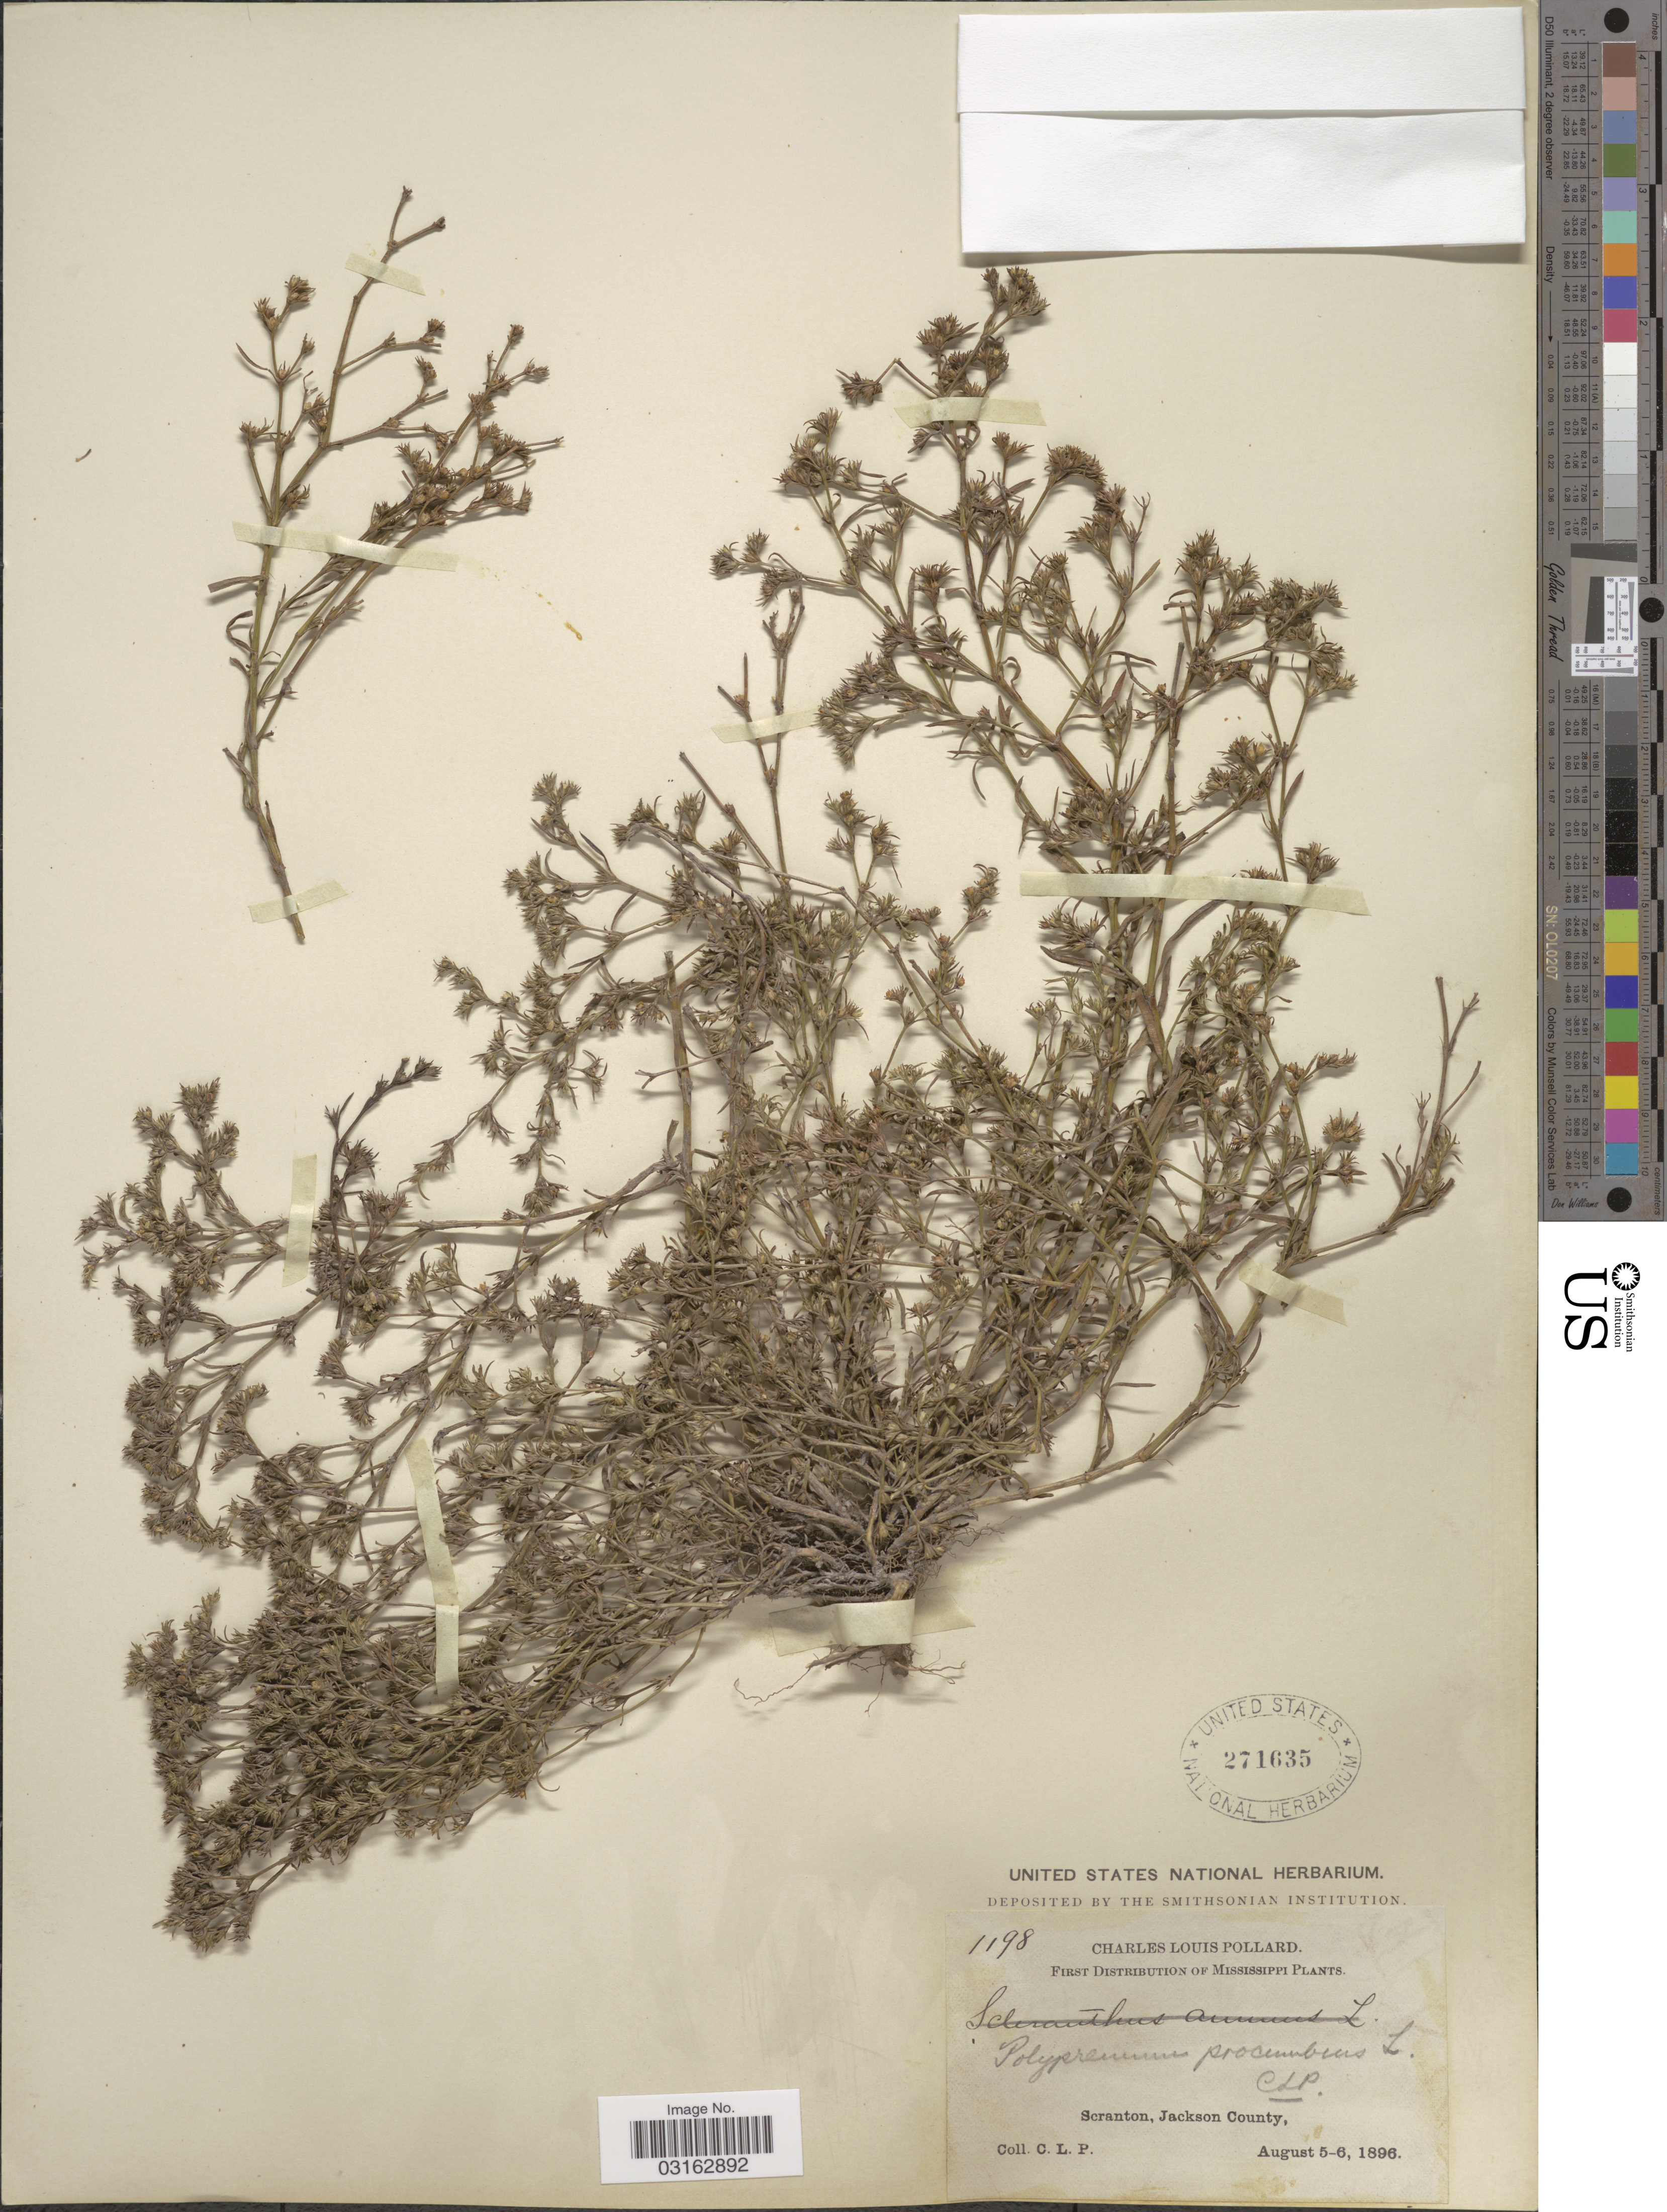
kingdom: Plantae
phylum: Tracheophyta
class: Magnoliopsida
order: Lamiales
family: Tetrachondraceae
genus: Polypremum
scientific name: Polypremum procumbens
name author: L.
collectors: C. L. Pollard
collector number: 1198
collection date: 1896-08-05/1896-08-06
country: United States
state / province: Mississippi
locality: Scranton, Jackson County.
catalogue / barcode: US 271635